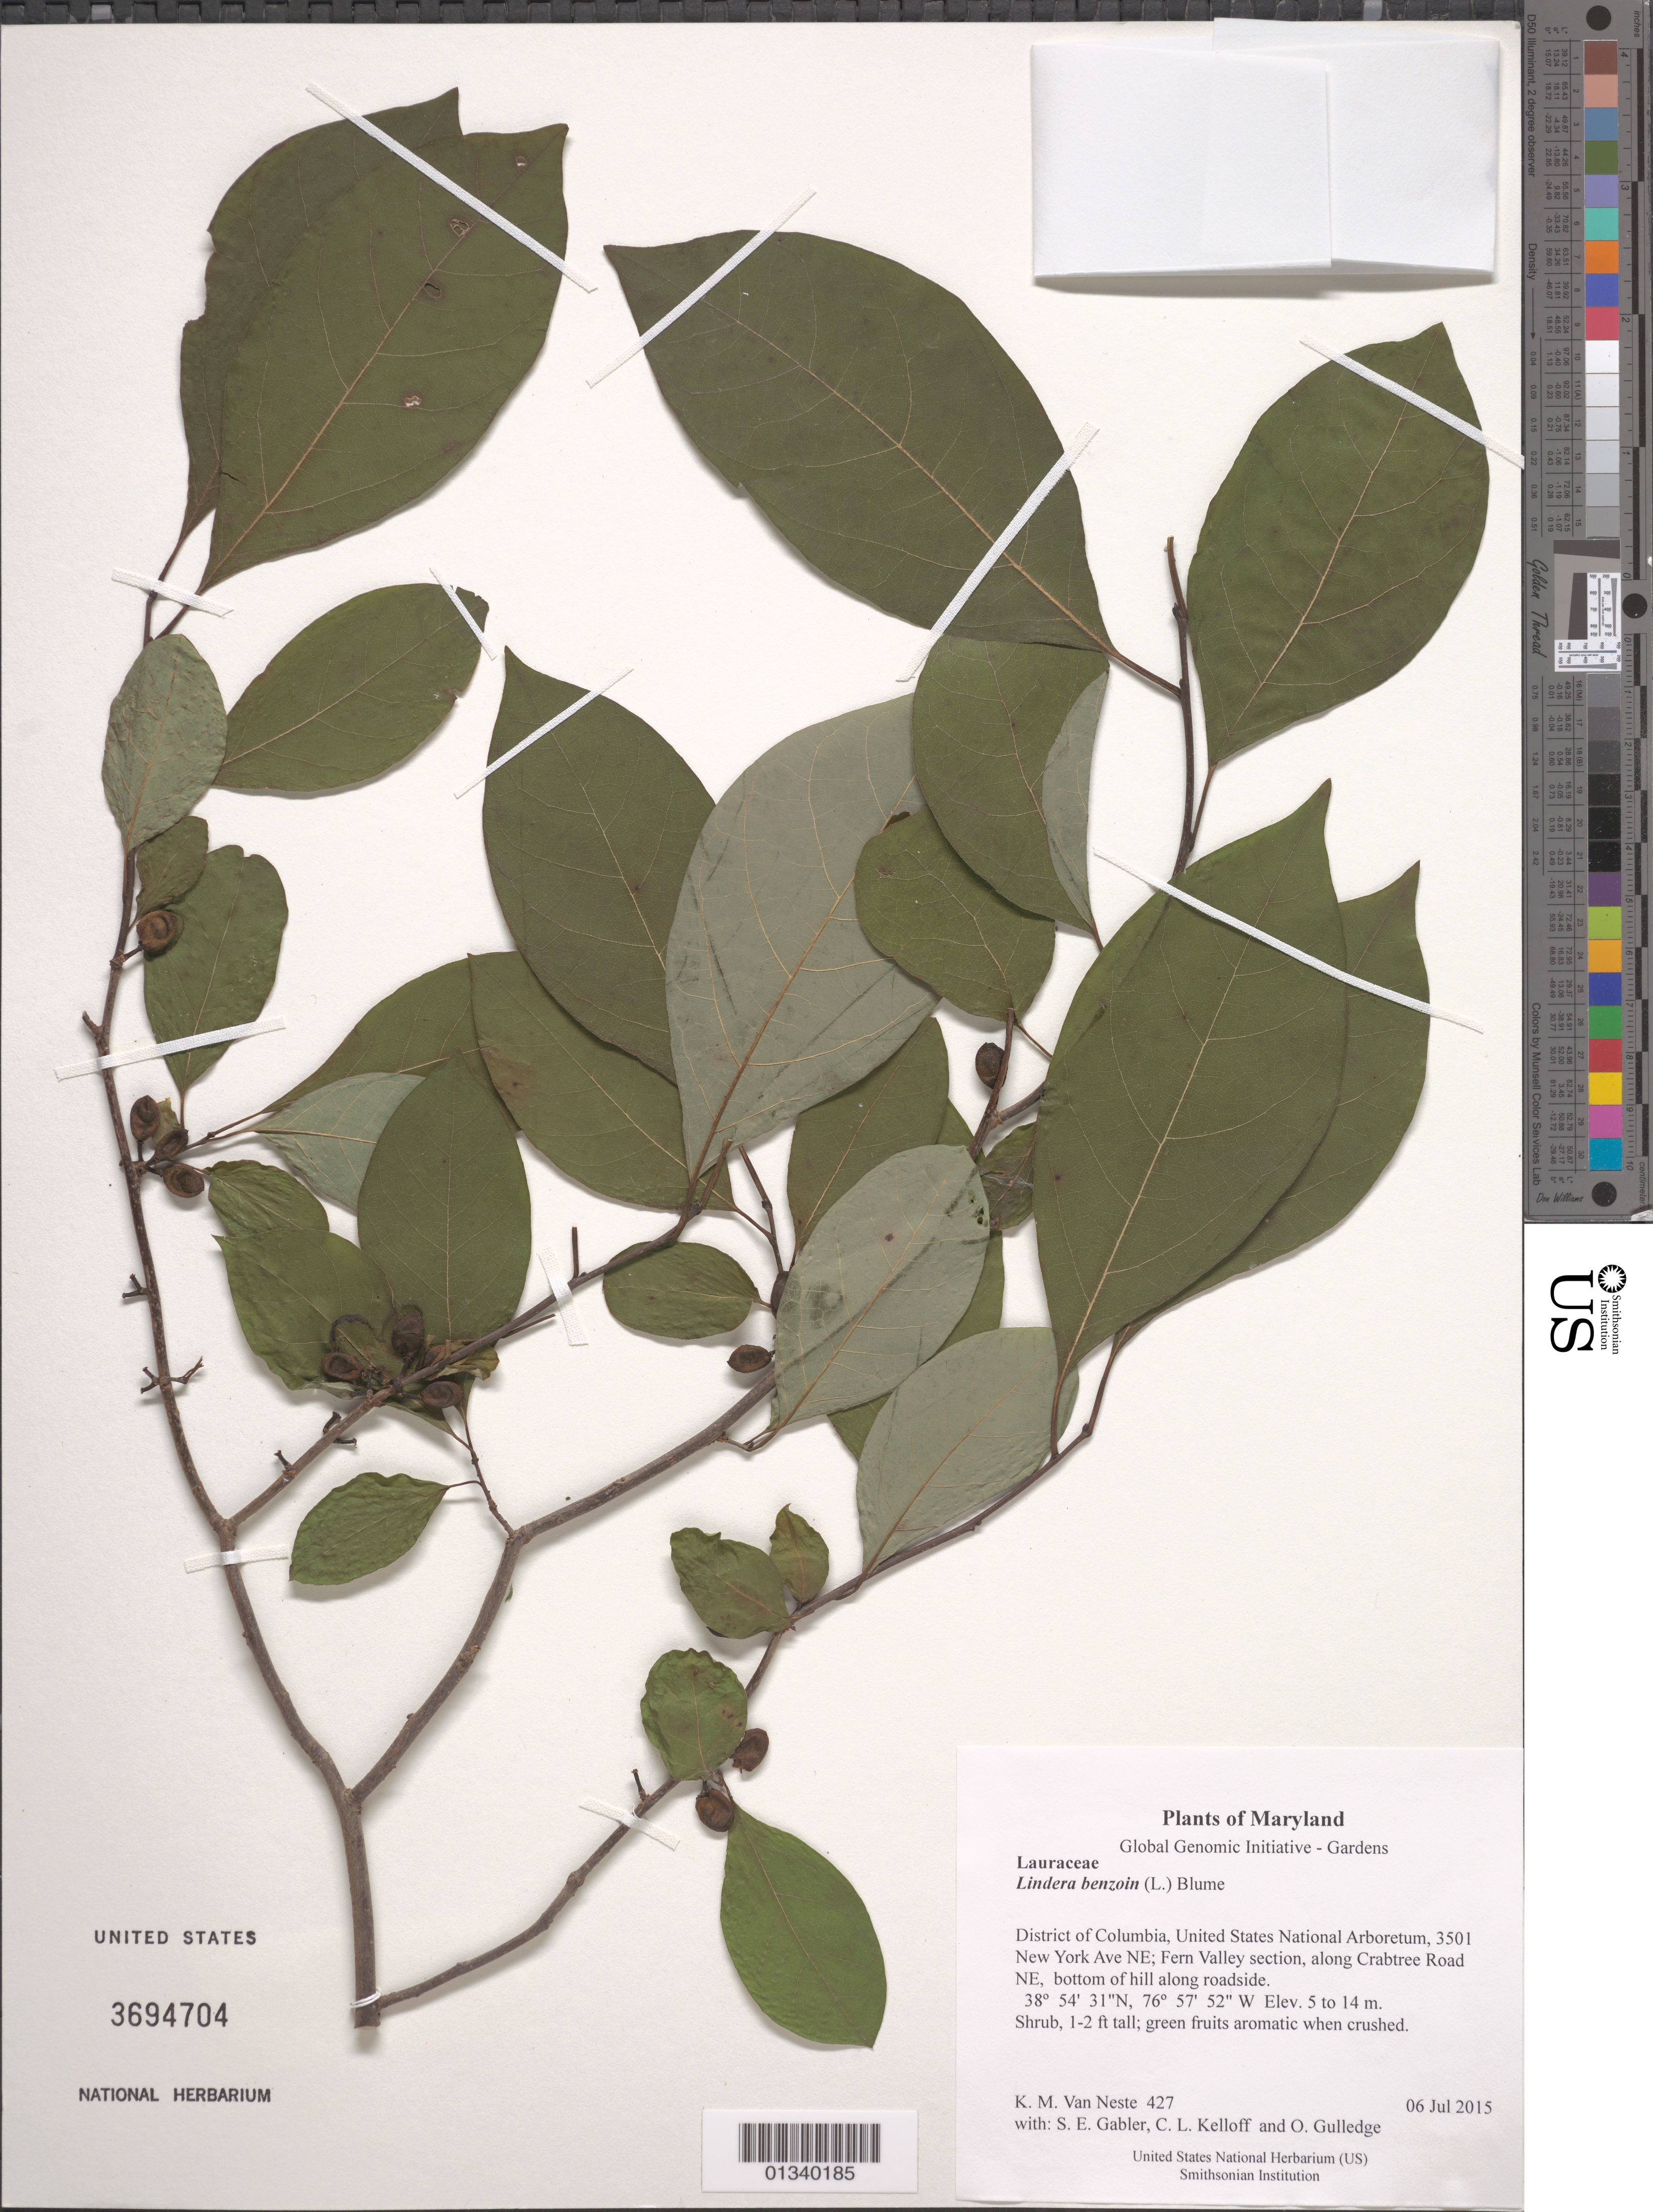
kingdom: Plantae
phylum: Tracheophyta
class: Magnoliopsida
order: Laurales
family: Lauraceae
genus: Lindera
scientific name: Lindera benzoin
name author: (L.) Blume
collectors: K. M. Van Neste, S. E. Gabler, C. L. Kelloff & O. Gulledge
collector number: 427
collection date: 2015-07-06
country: United States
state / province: District of Columbia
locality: United States National Arboretum, 3501 New York Ave NE; Fern Valley section, along Crabtree Road NE, bottom of hill along roadside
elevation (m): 5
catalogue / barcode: US 3694704